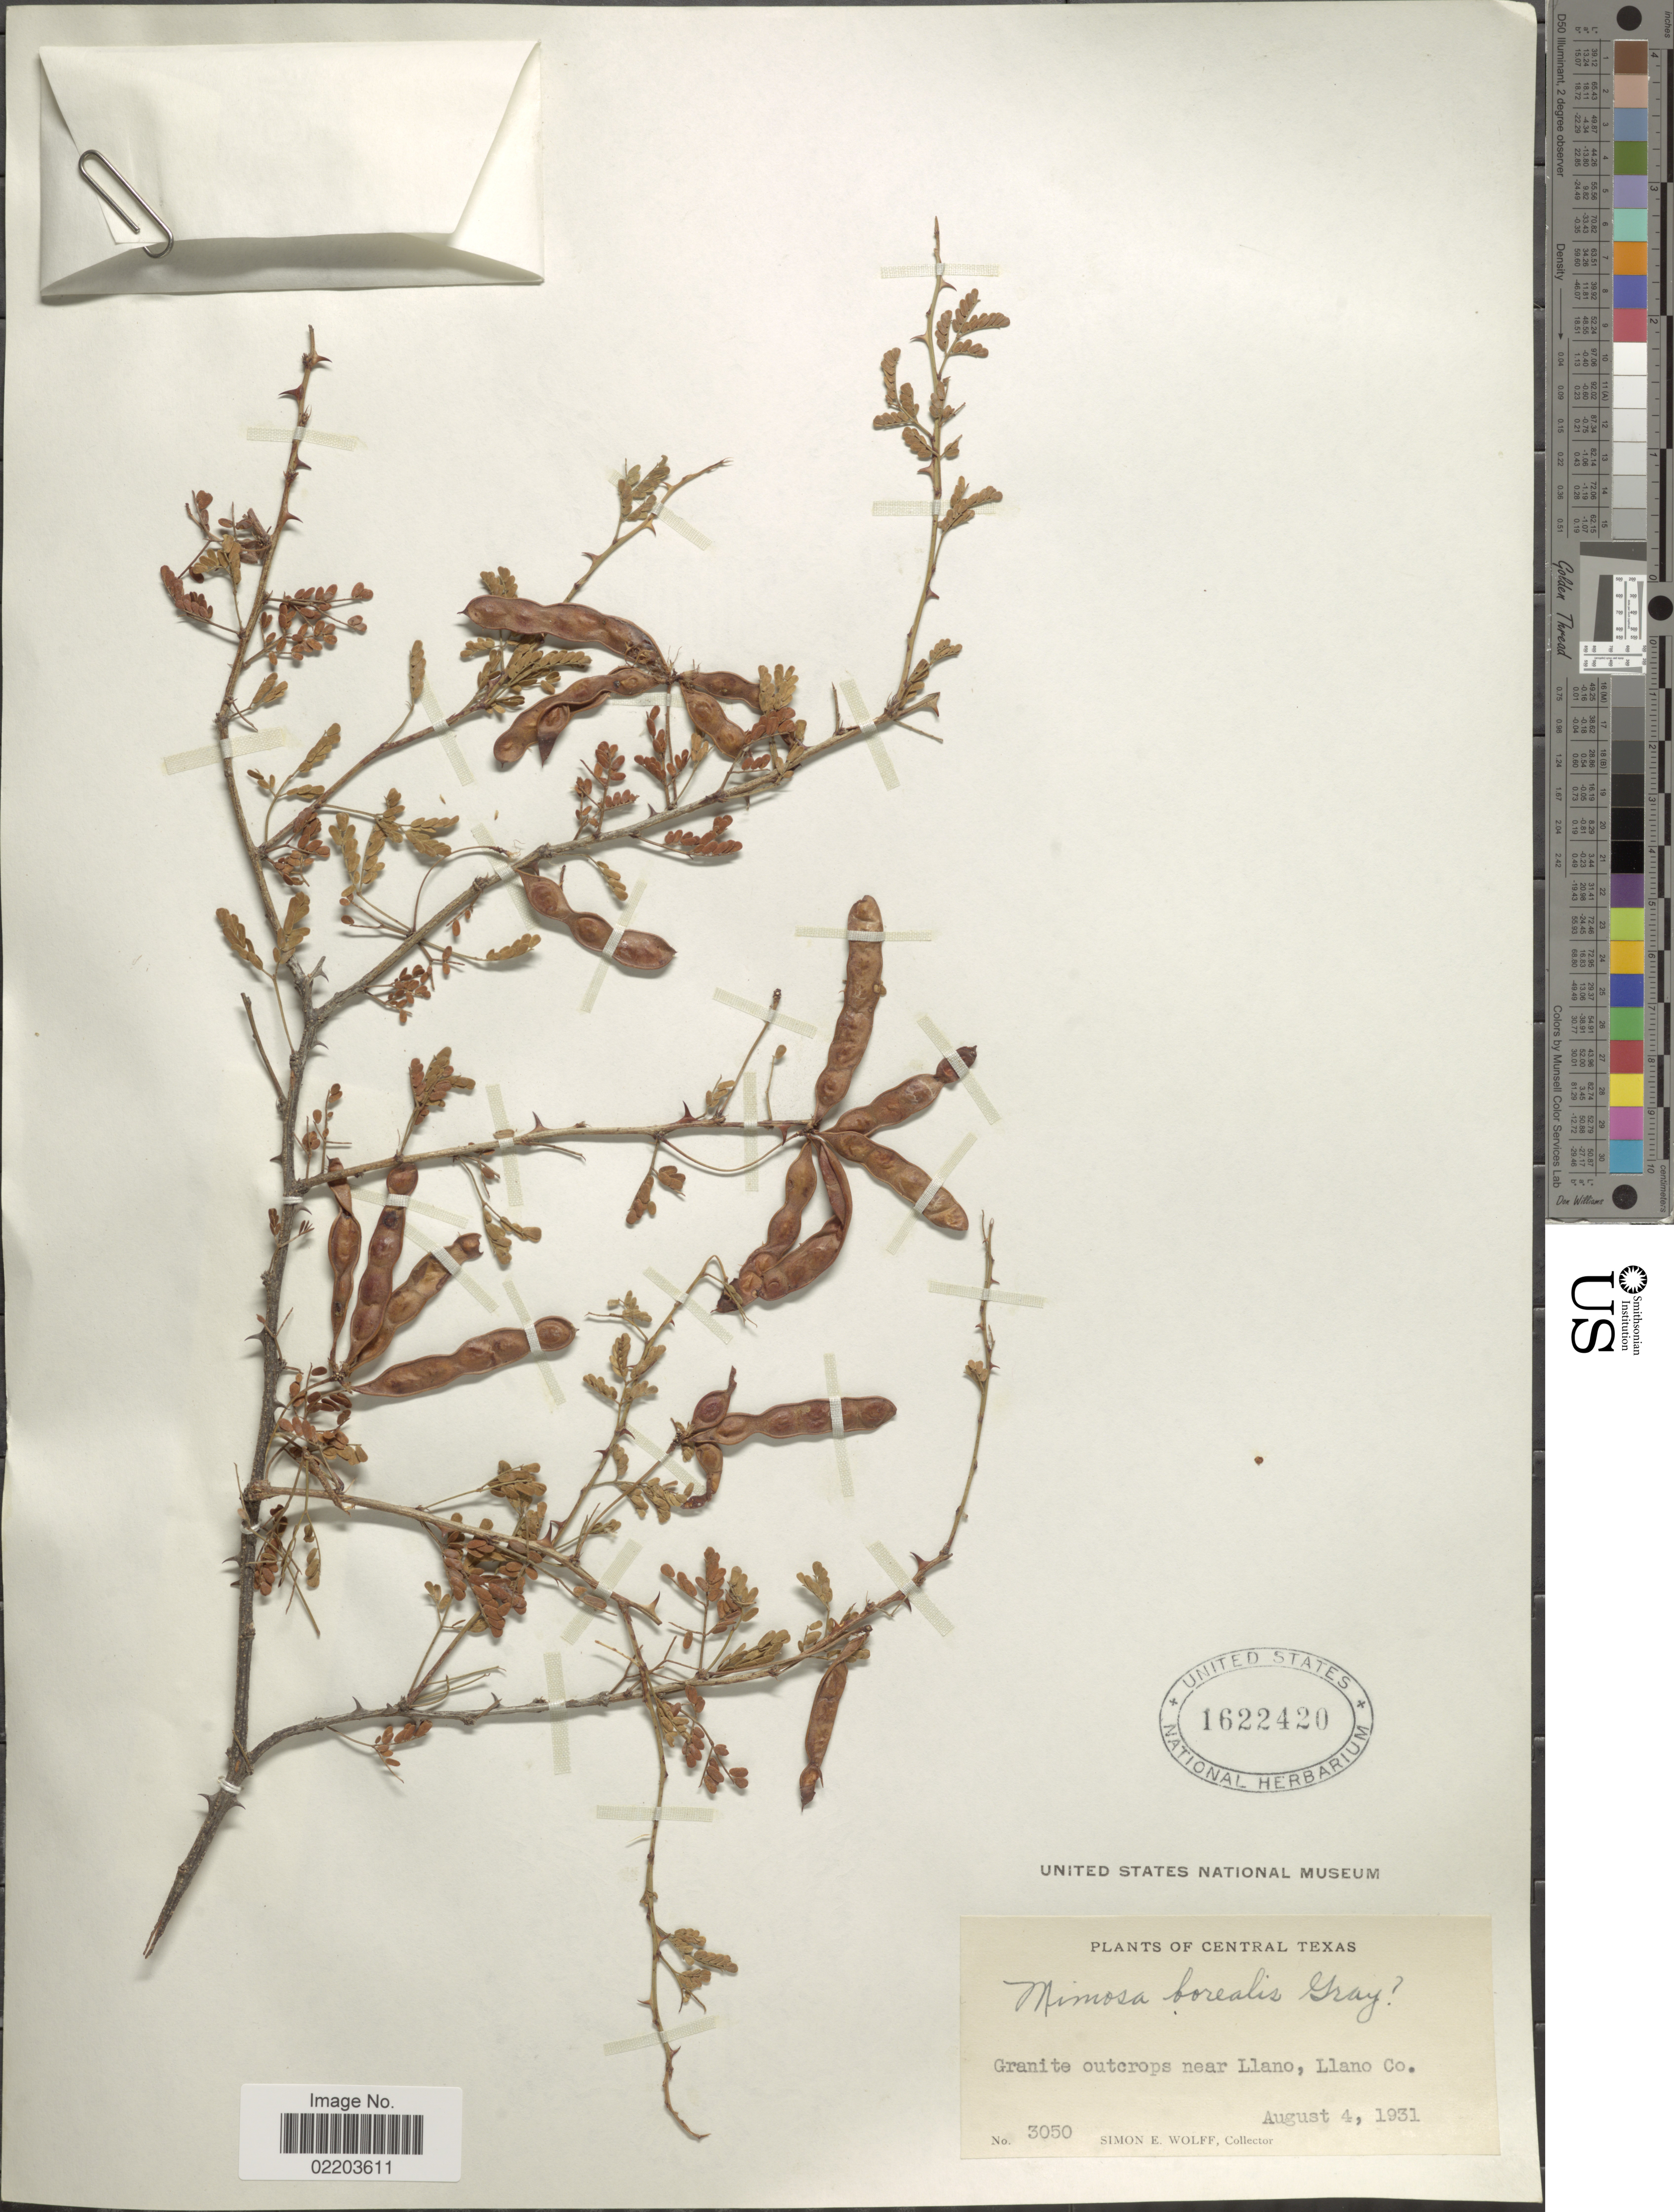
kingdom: Plantae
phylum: Tracheophyta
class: Magnoliopsida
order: Fabales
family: Fabaceae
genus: Mimosa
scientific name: Mimosa borealis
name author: A. Gray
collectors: S. E. Wolff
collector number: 3050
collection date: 1931-08-04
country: United States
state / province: Texas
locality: Central Texas, Granite outcrops near Llano, Llano Co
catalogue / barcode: US 1622420